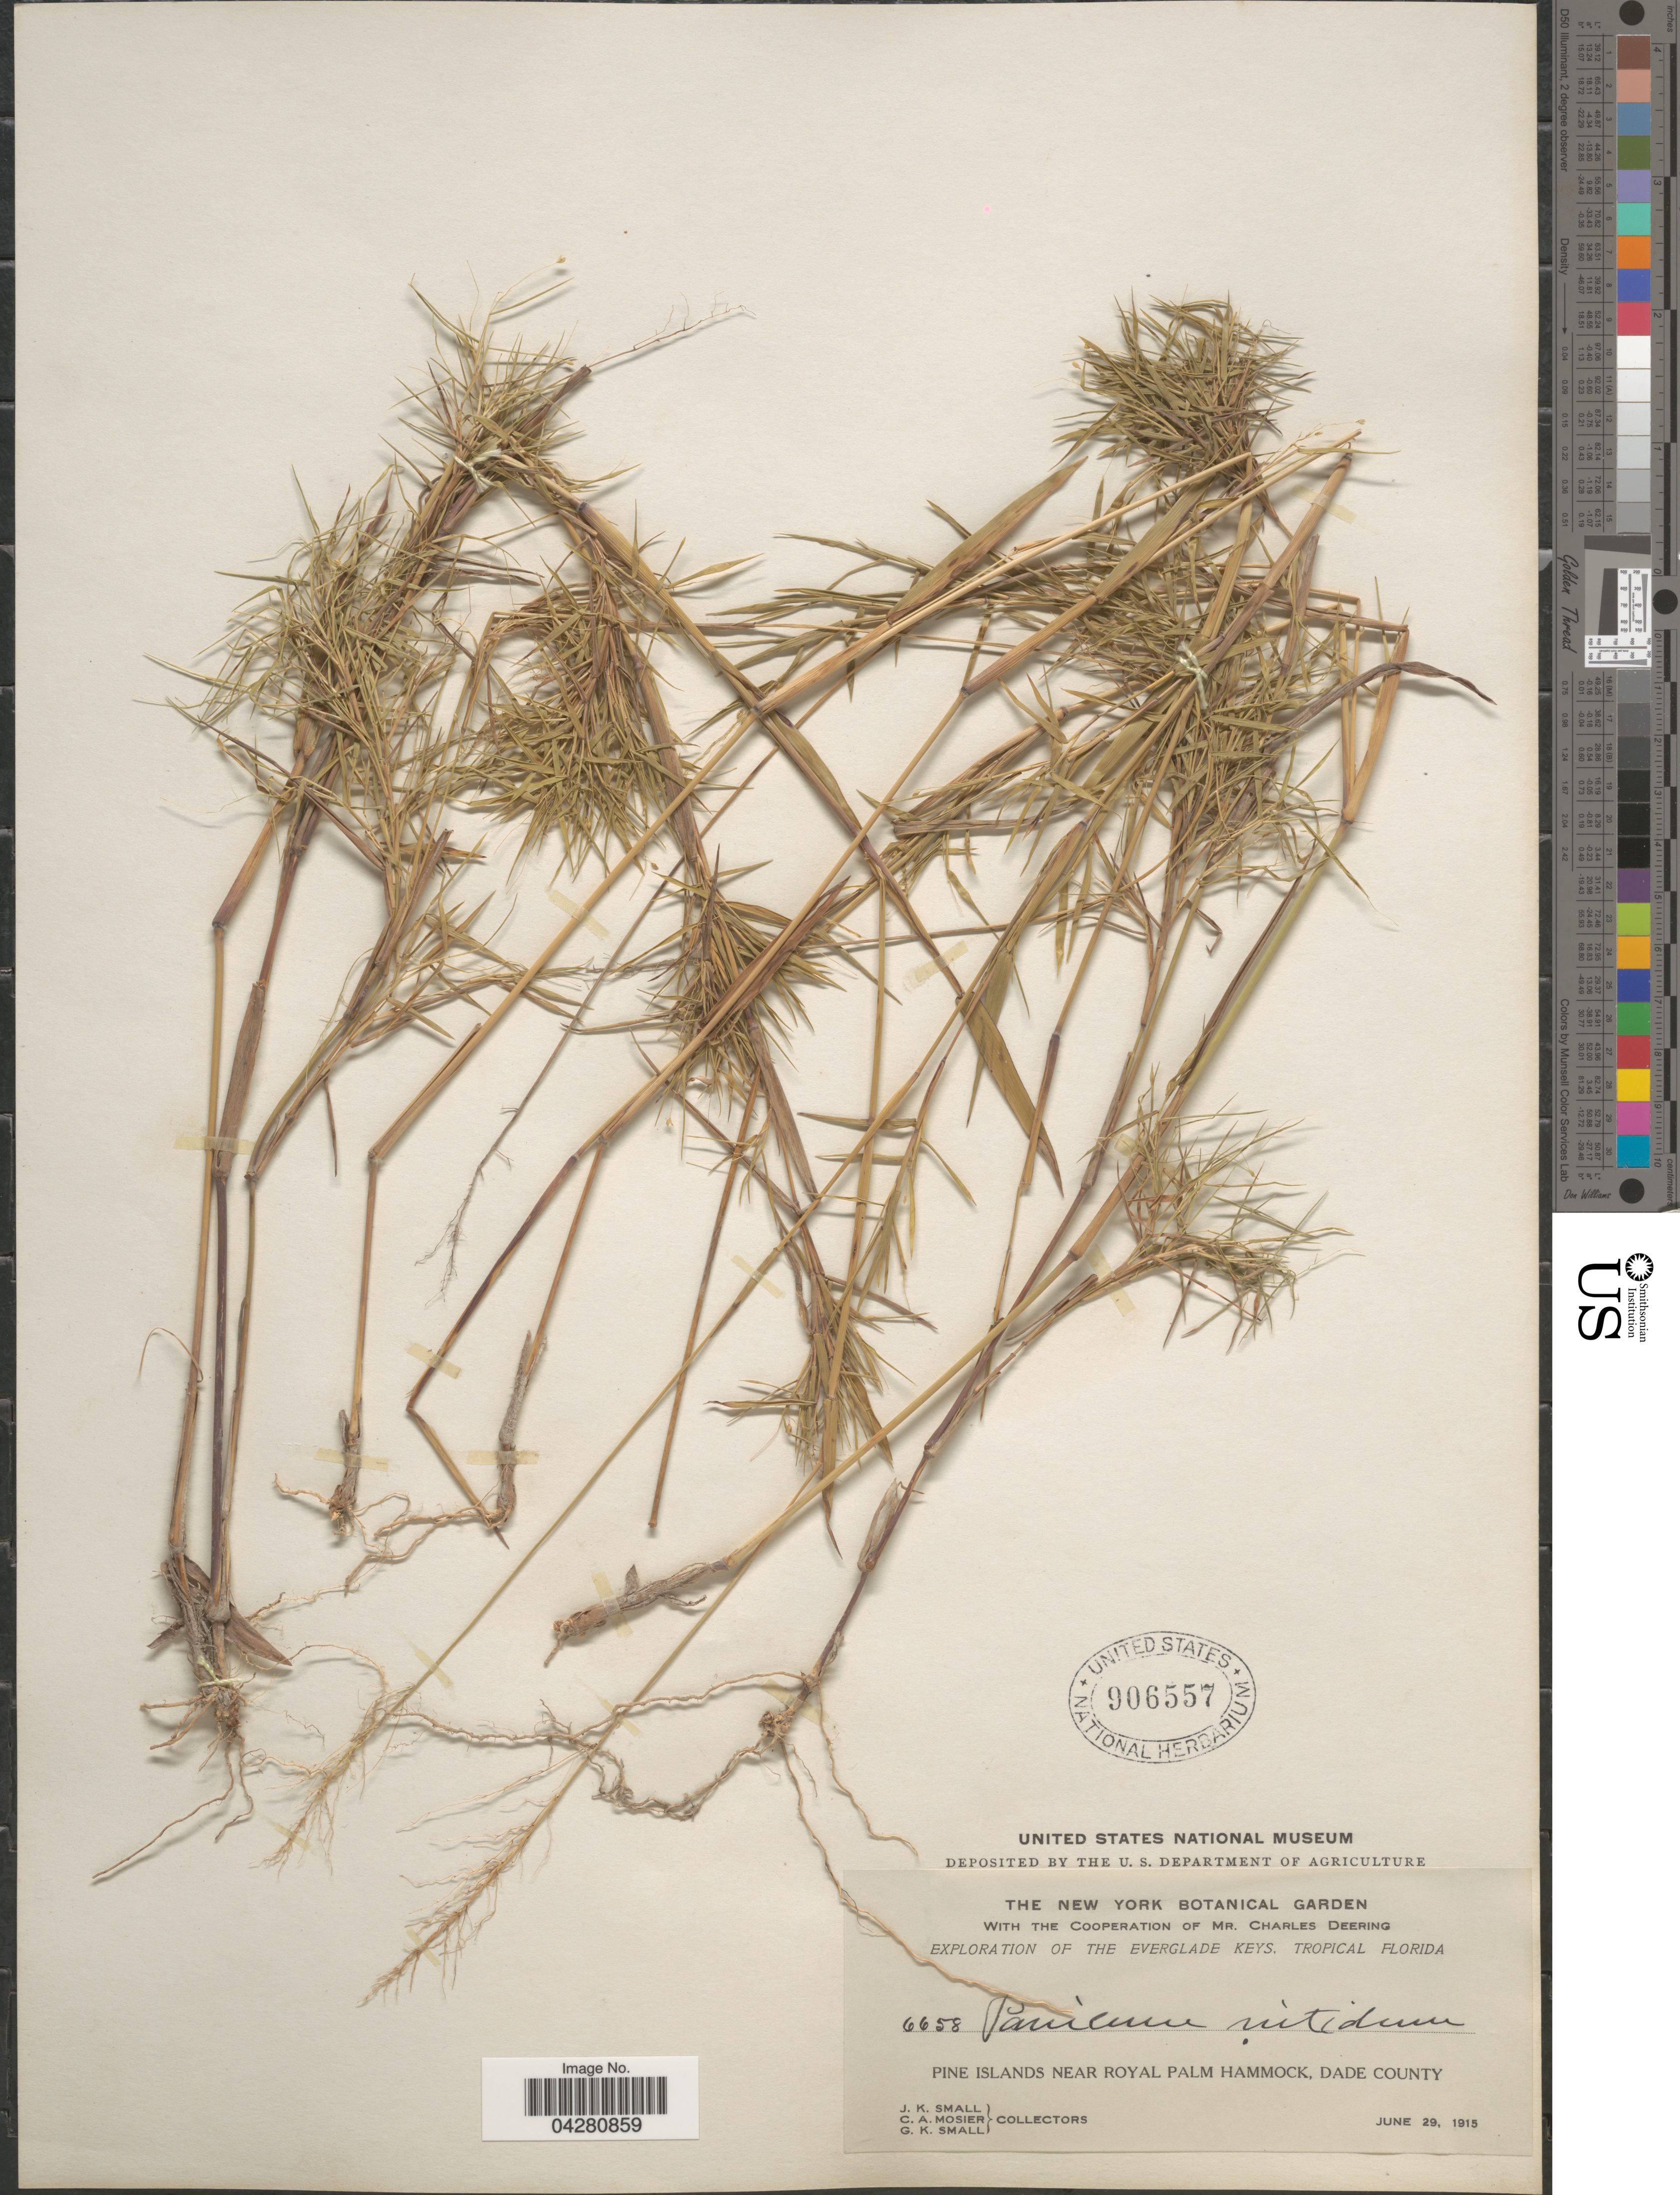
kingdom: Plantae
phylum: Tracheophyta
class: Liliopsida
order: Poales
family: Poaceae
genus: Dichanthelium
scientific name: Dichanthelium dichotomum var. dichotomum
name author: (L.) Gould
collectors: J. K. Small, C. A. Mosier & G. K. Small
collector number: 6658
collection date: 1915-06-29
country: United States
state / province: Florida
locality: Exploration of the Everglade Keys, Tropical Florida. Pine Islands near Royal Palm Hammock, Dade County.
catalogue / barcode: US 906557